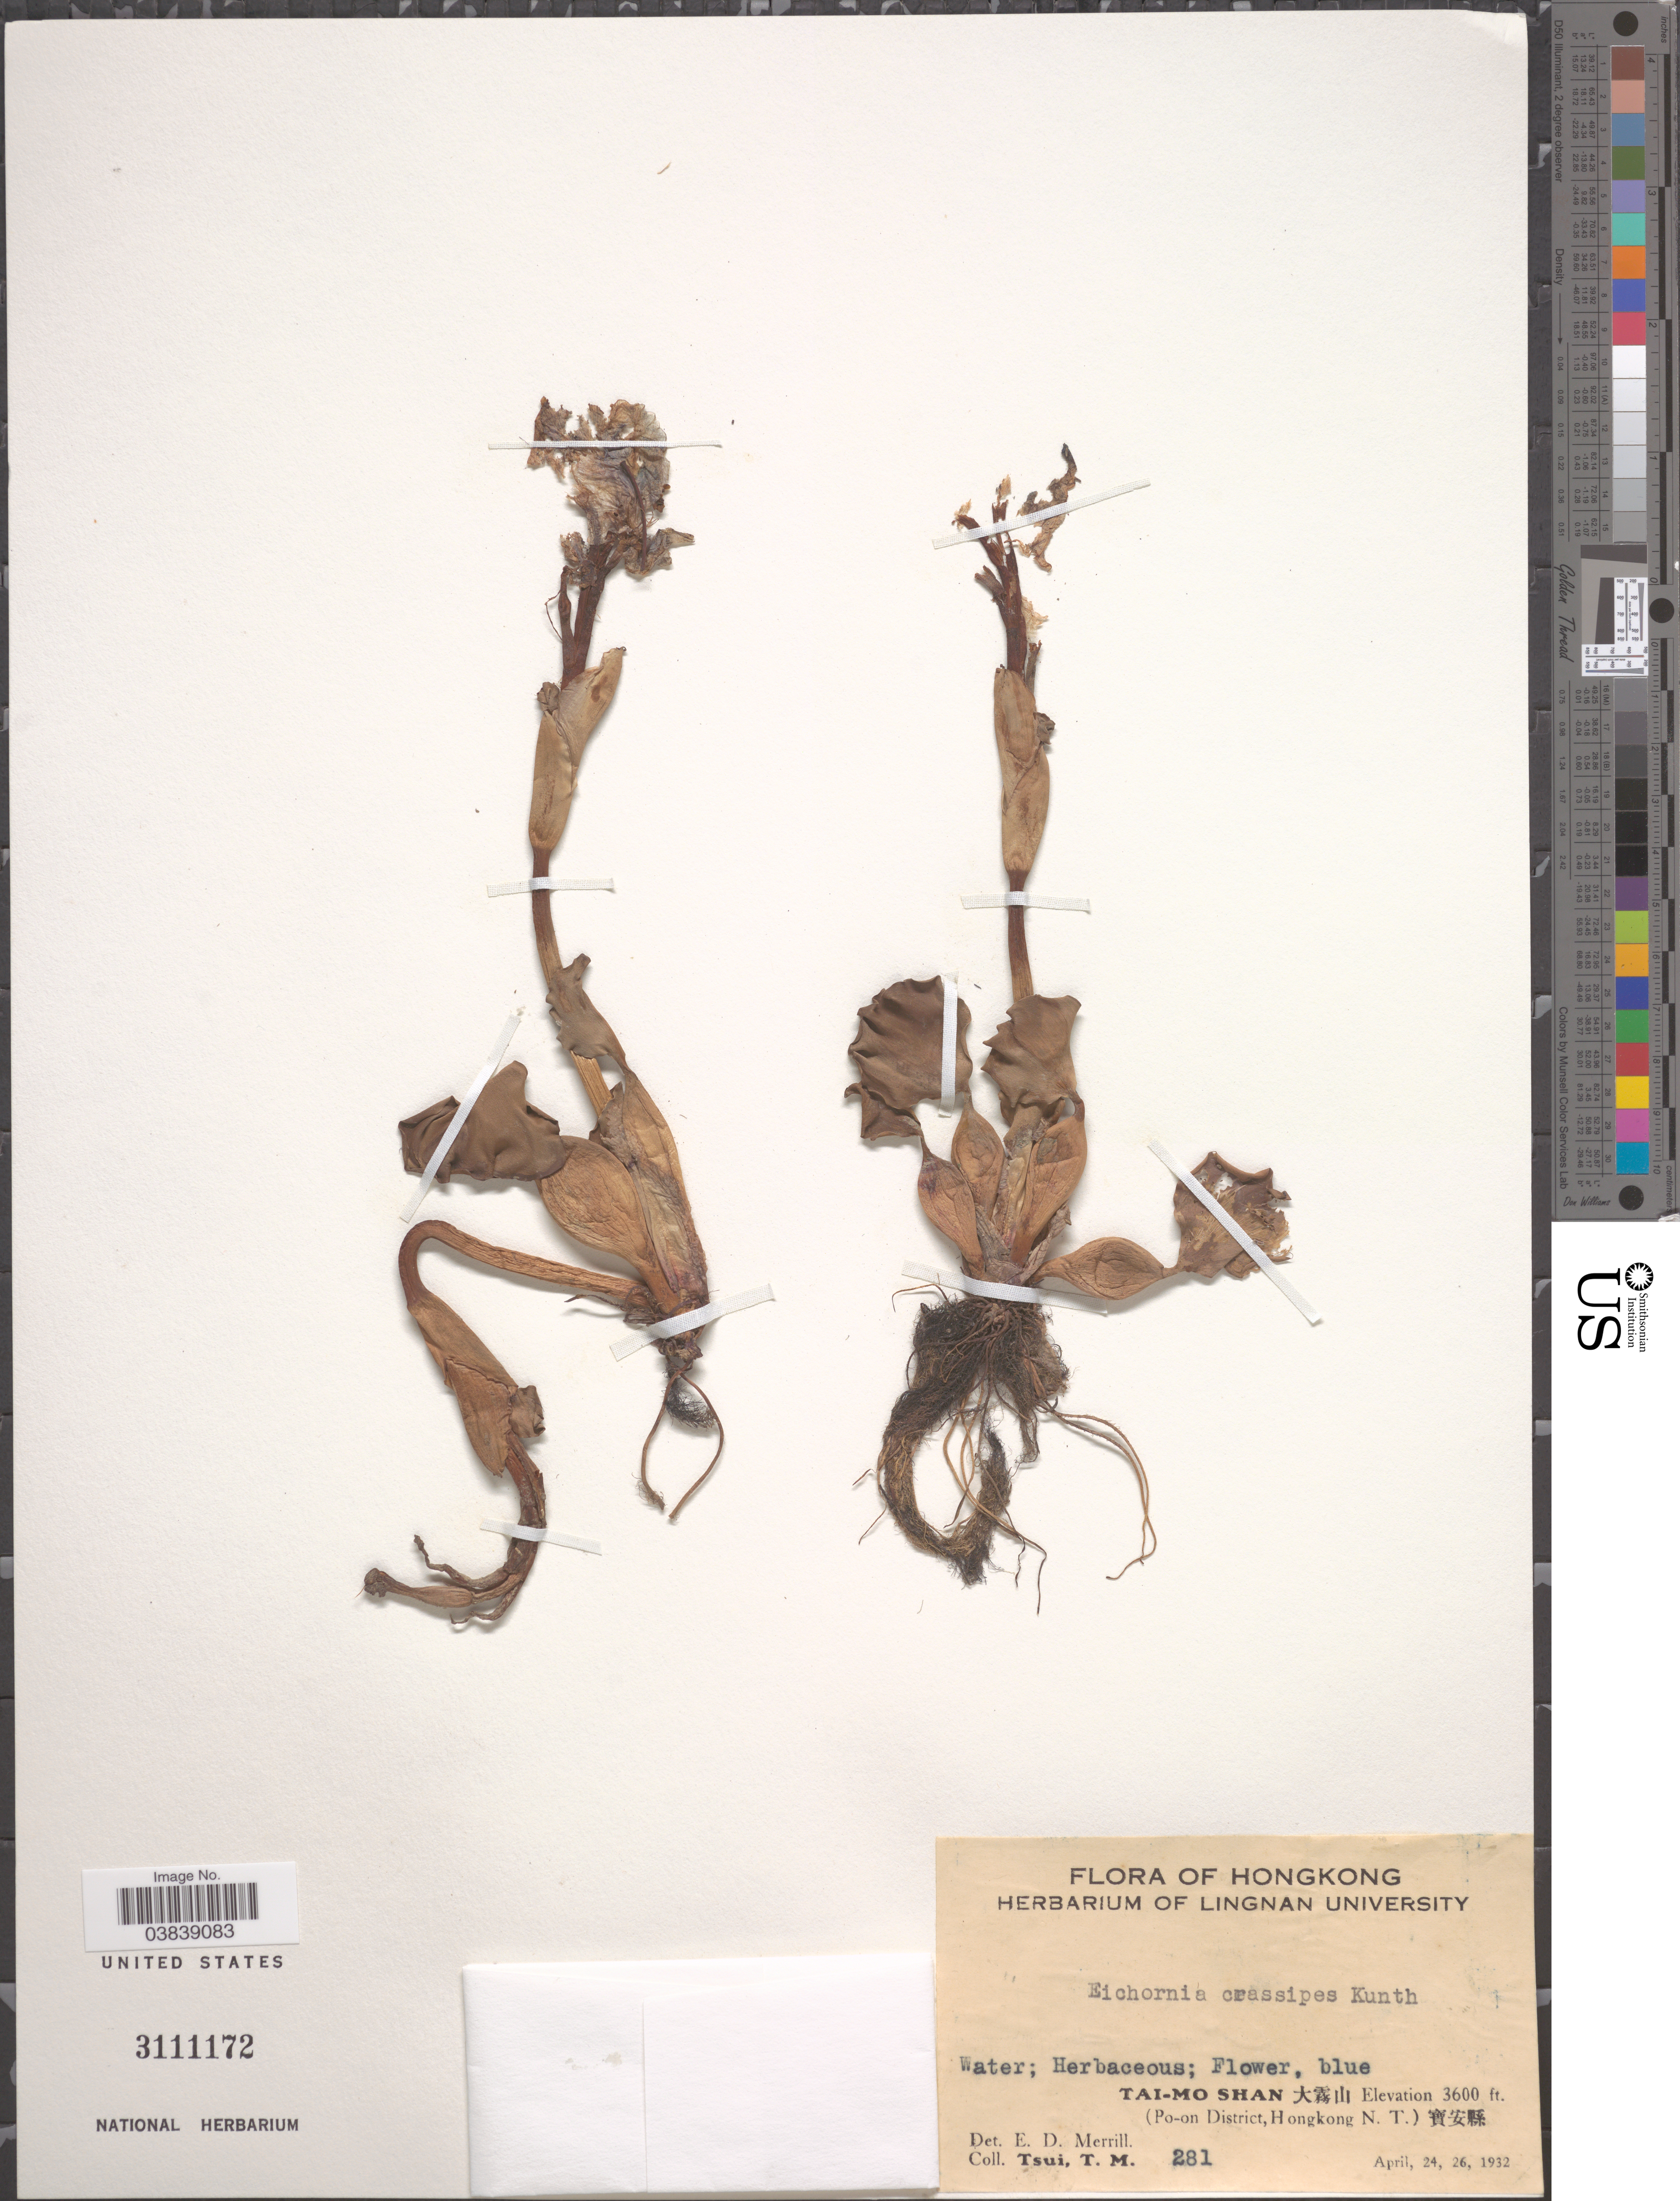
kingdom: Plantae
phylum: Tracheophyta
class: Liliopsida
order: Commelinales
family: Pontederiaceae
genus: Eichhornia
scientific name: Eichhornia crassipes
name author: (Mart.) Solms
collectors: T. Tsui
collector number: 281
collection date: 1932-04-24/1932-04-26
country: China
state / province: Hong Kong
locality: Hongkong. Tai-Mo Shan X. (Po-on District, Hongkong N.T.) X.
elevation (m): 1097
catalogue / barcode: US 3111172